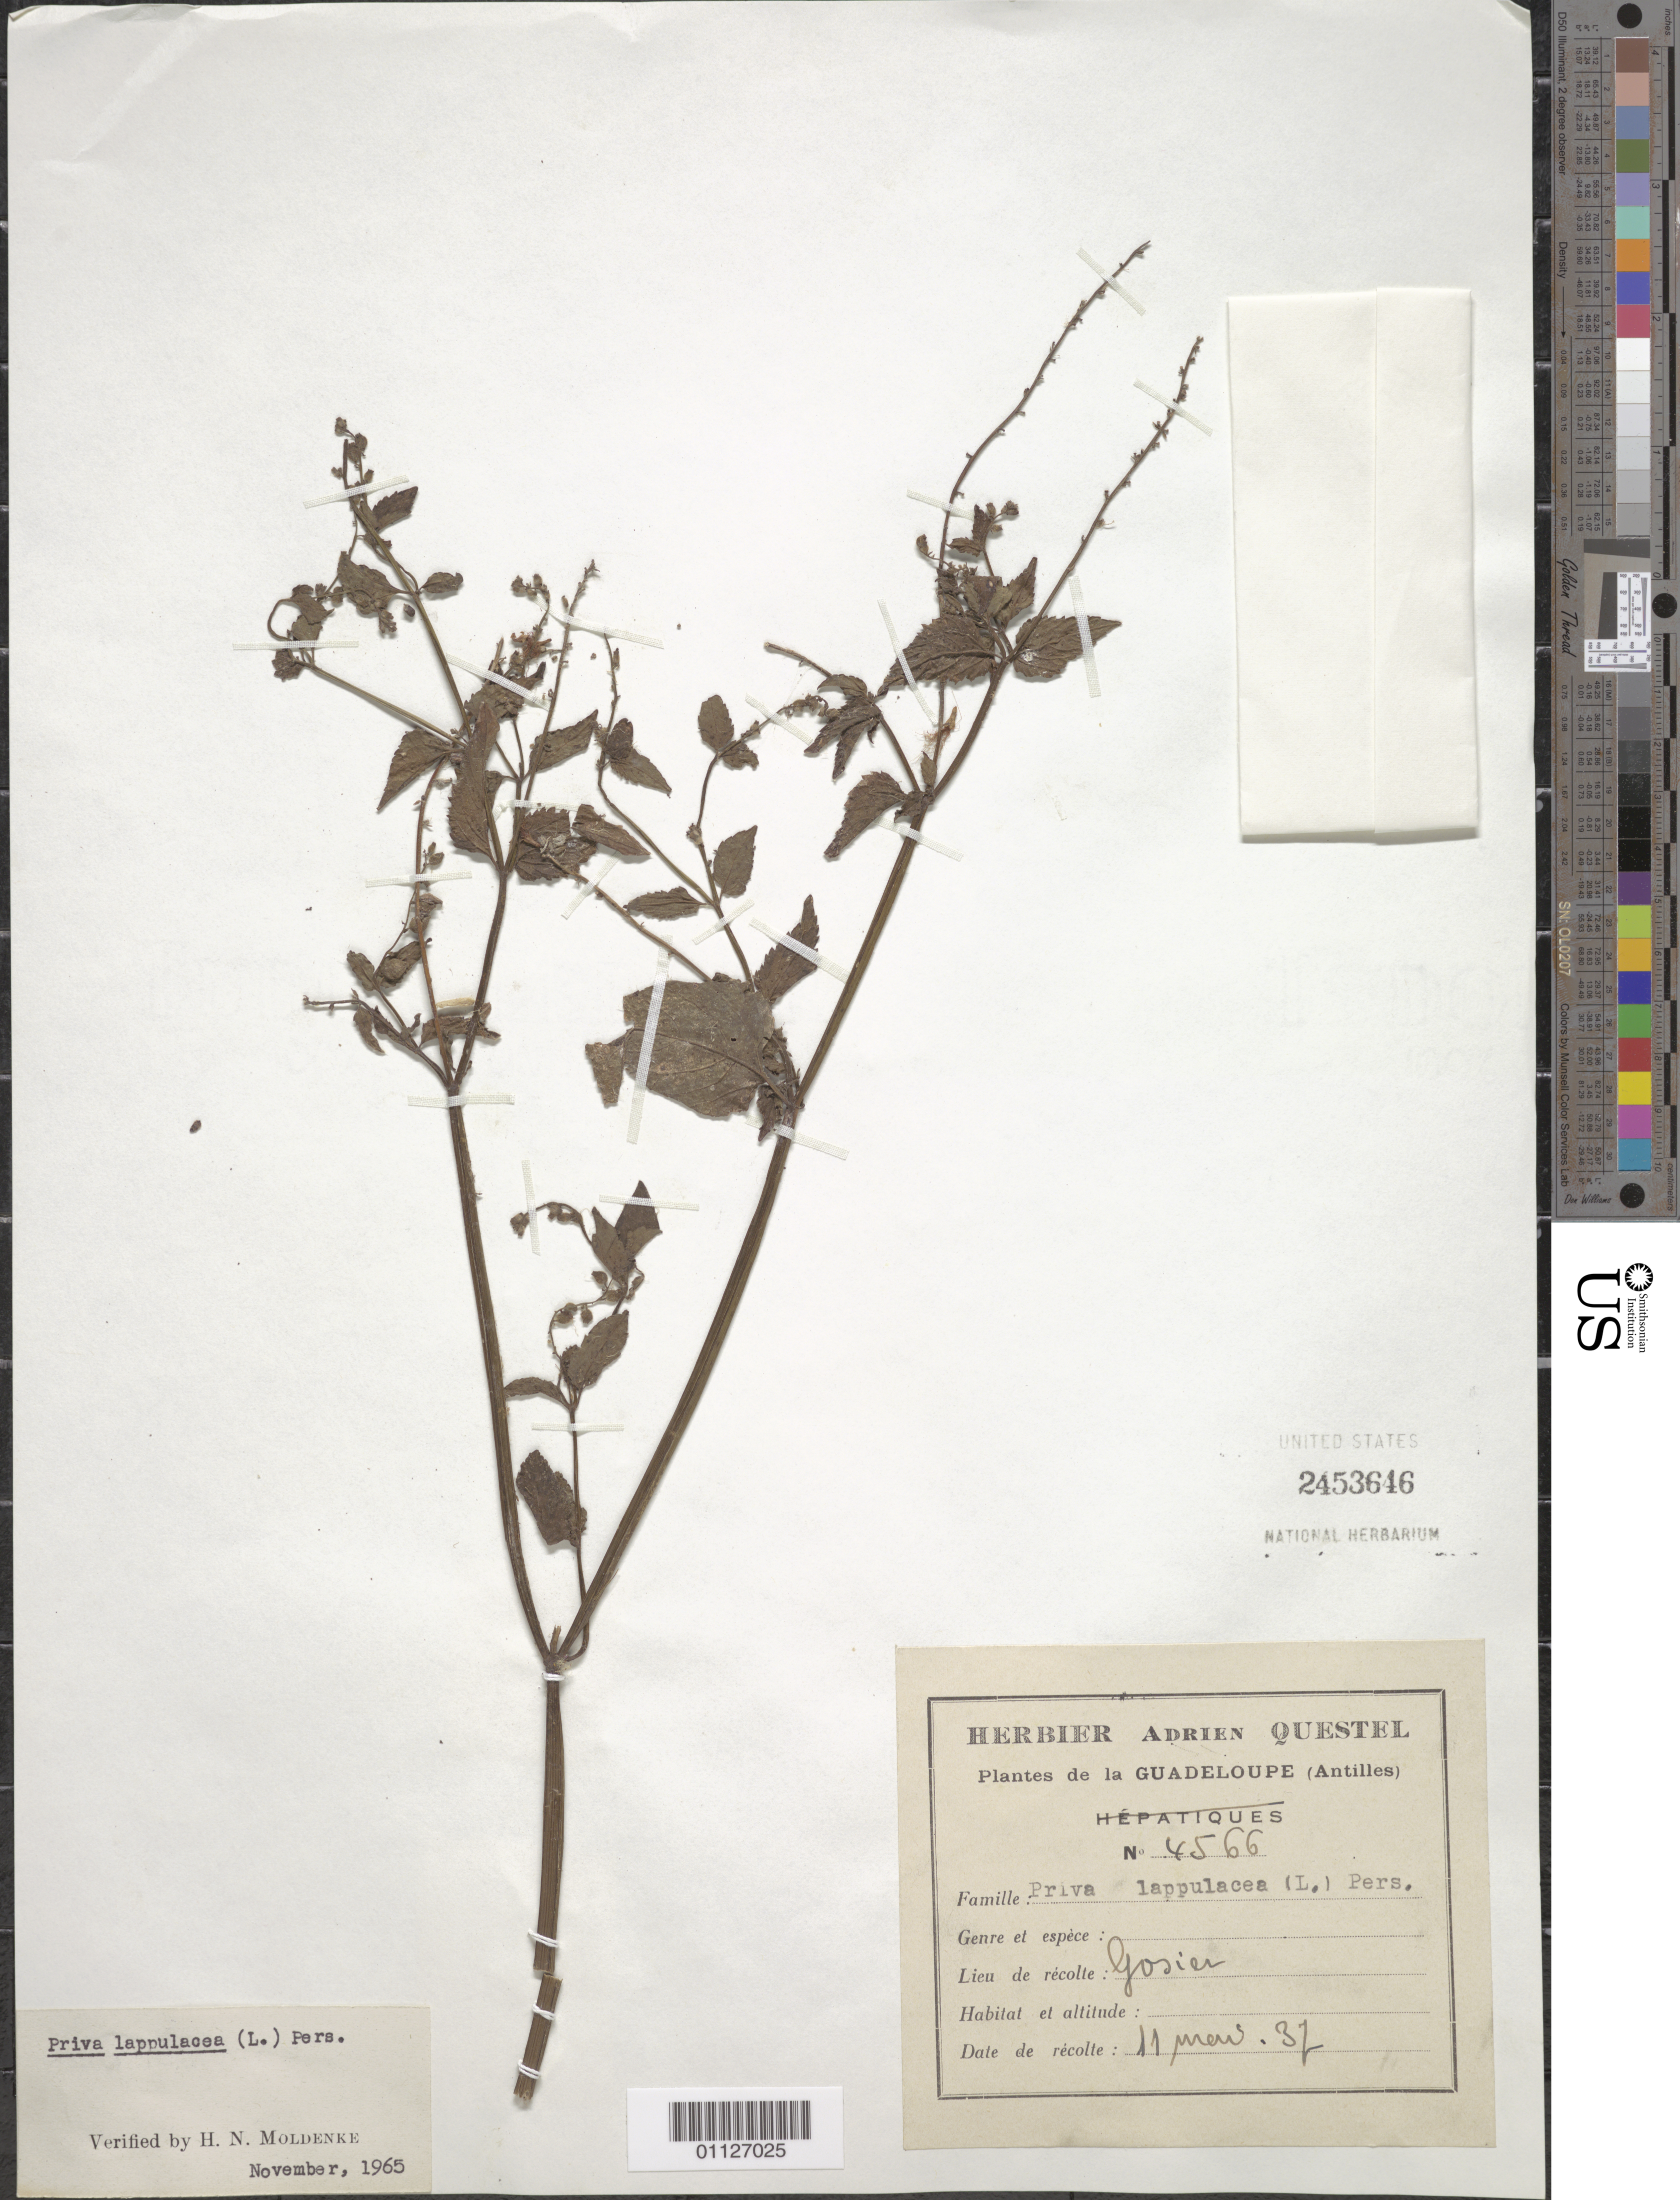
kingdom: Plantae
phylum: Tracheophyta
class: Magnoliopsida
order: Lamiales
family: Verbenaceae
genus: Priva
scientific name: Priva lappulacea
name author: (L.) Pers.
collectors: A. Questel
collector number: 4566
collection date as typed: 11 May 1937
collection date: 1937-05-11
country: Guadeloupe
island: Grande Terre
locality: Gosier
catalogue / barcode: US 2453646